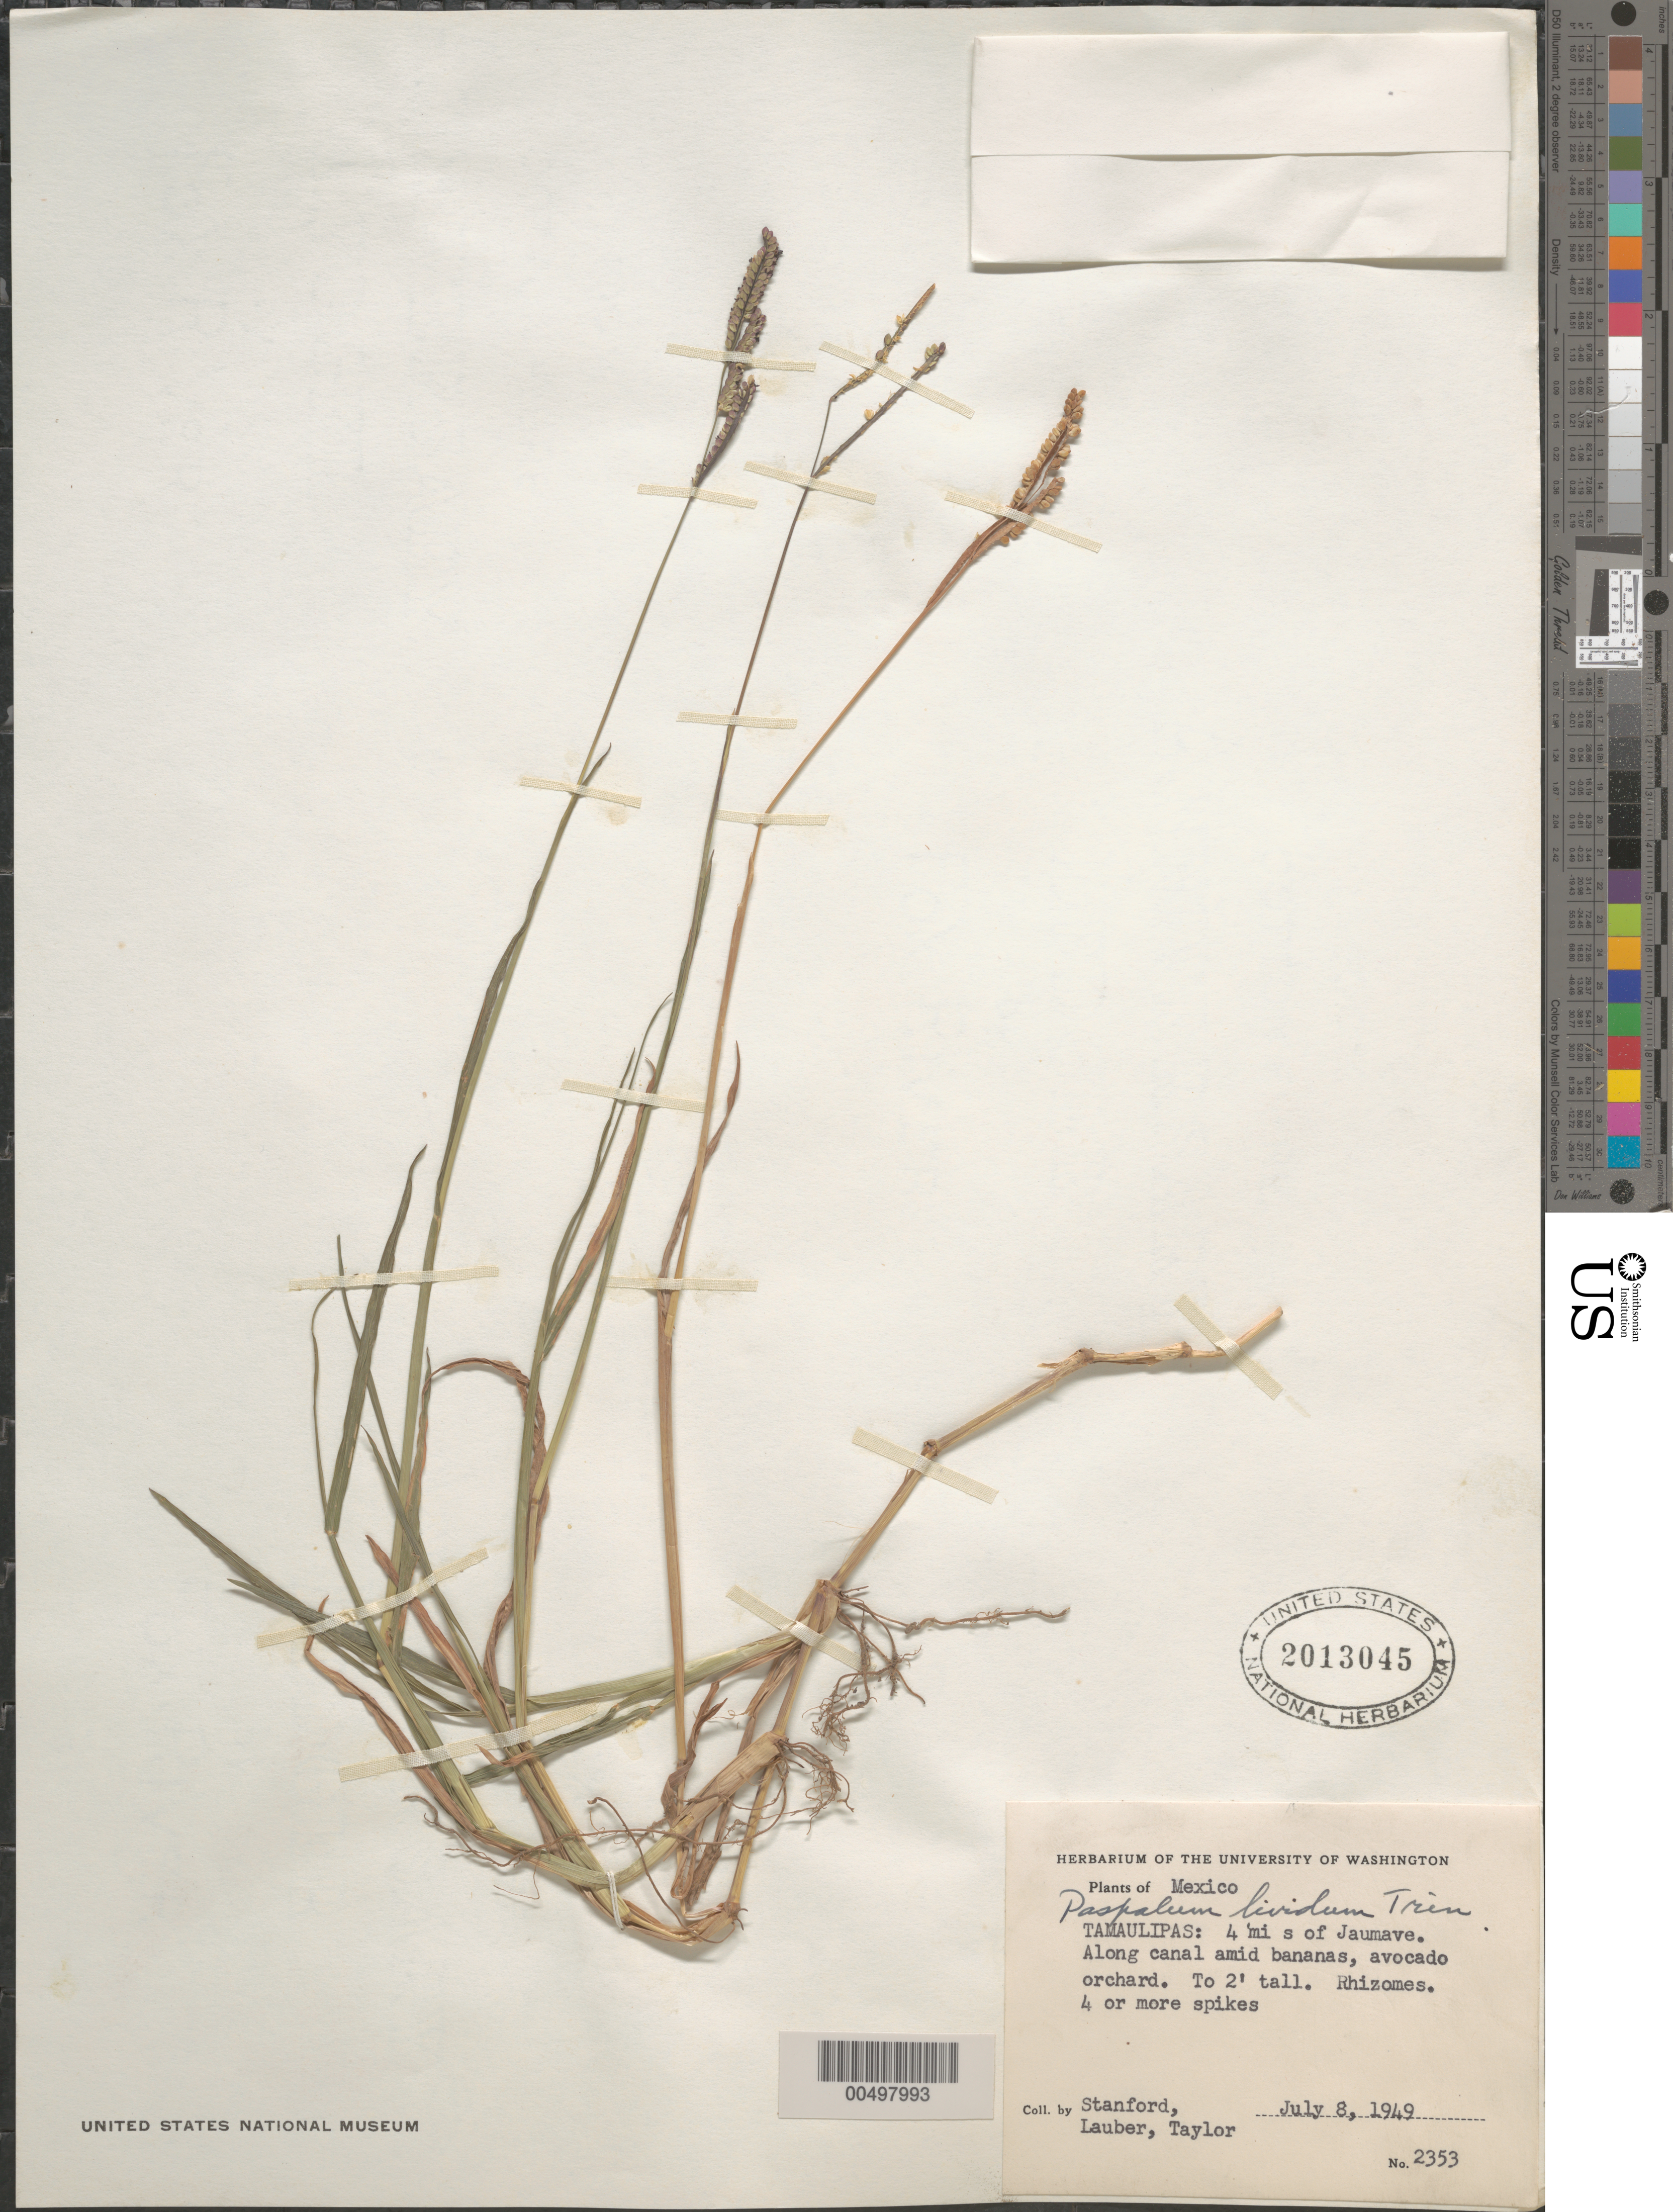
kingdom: Plantae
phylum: Tracheophyta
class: Liliopsida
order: Poales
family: Poaceae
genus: Paspalum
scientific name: Paspalum lividum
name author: Trin. in Schltdl.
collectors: L. R. Stanford, Lauber, -- & -- Taylor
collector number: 2353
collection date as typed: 8 Jul 1949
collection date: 1949-07-08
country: Mexico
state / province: Tamaulipas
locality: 4 mi S of Jaumave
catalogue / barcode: US 2013045